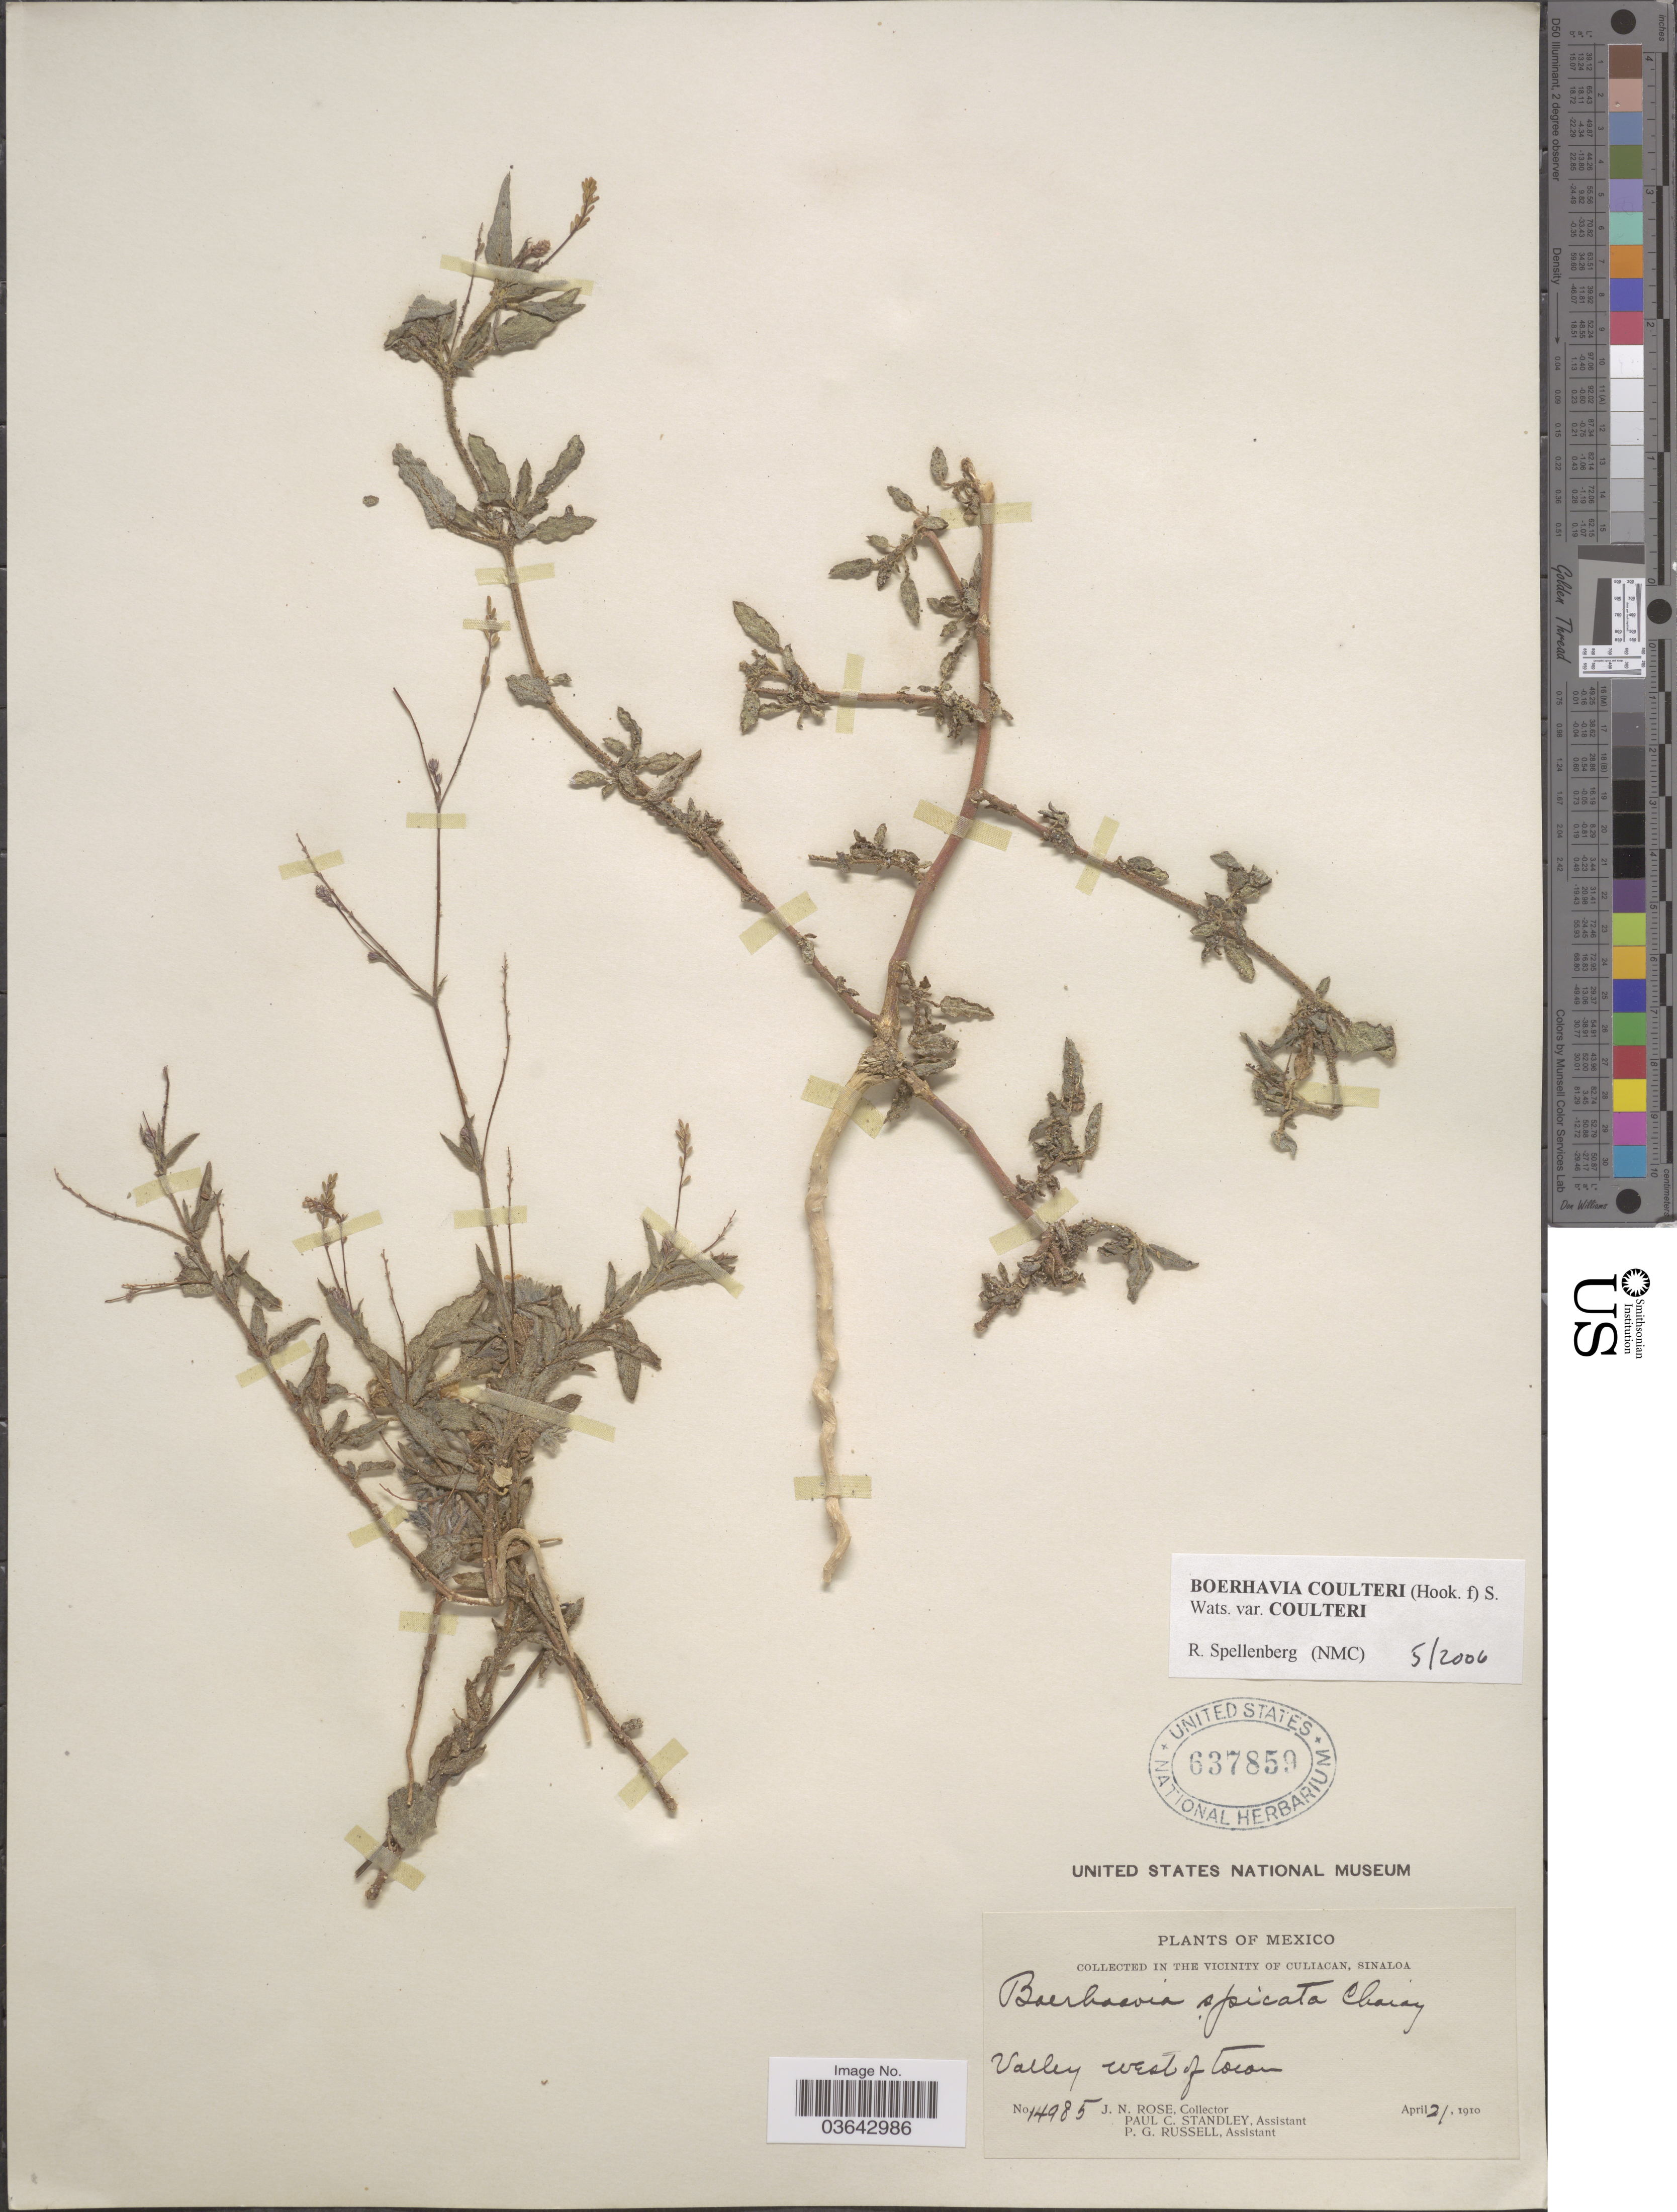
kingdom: Plantae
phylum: Tracheophyta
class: Magnoliopsida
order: Caryophyllales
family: Nyctaginaceae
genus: Boerhavia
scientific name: Boerhavia coulteri var. coulteri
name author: (Hook. f.) S. Watson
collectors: J. N. Rose, P. C. Standley & P. G. Russell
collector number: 14985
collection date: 1910-04-21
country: Mexico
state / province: Sinaloa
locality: In the vicinity of Culiacan. Valley west of town.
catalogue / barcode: US 637859